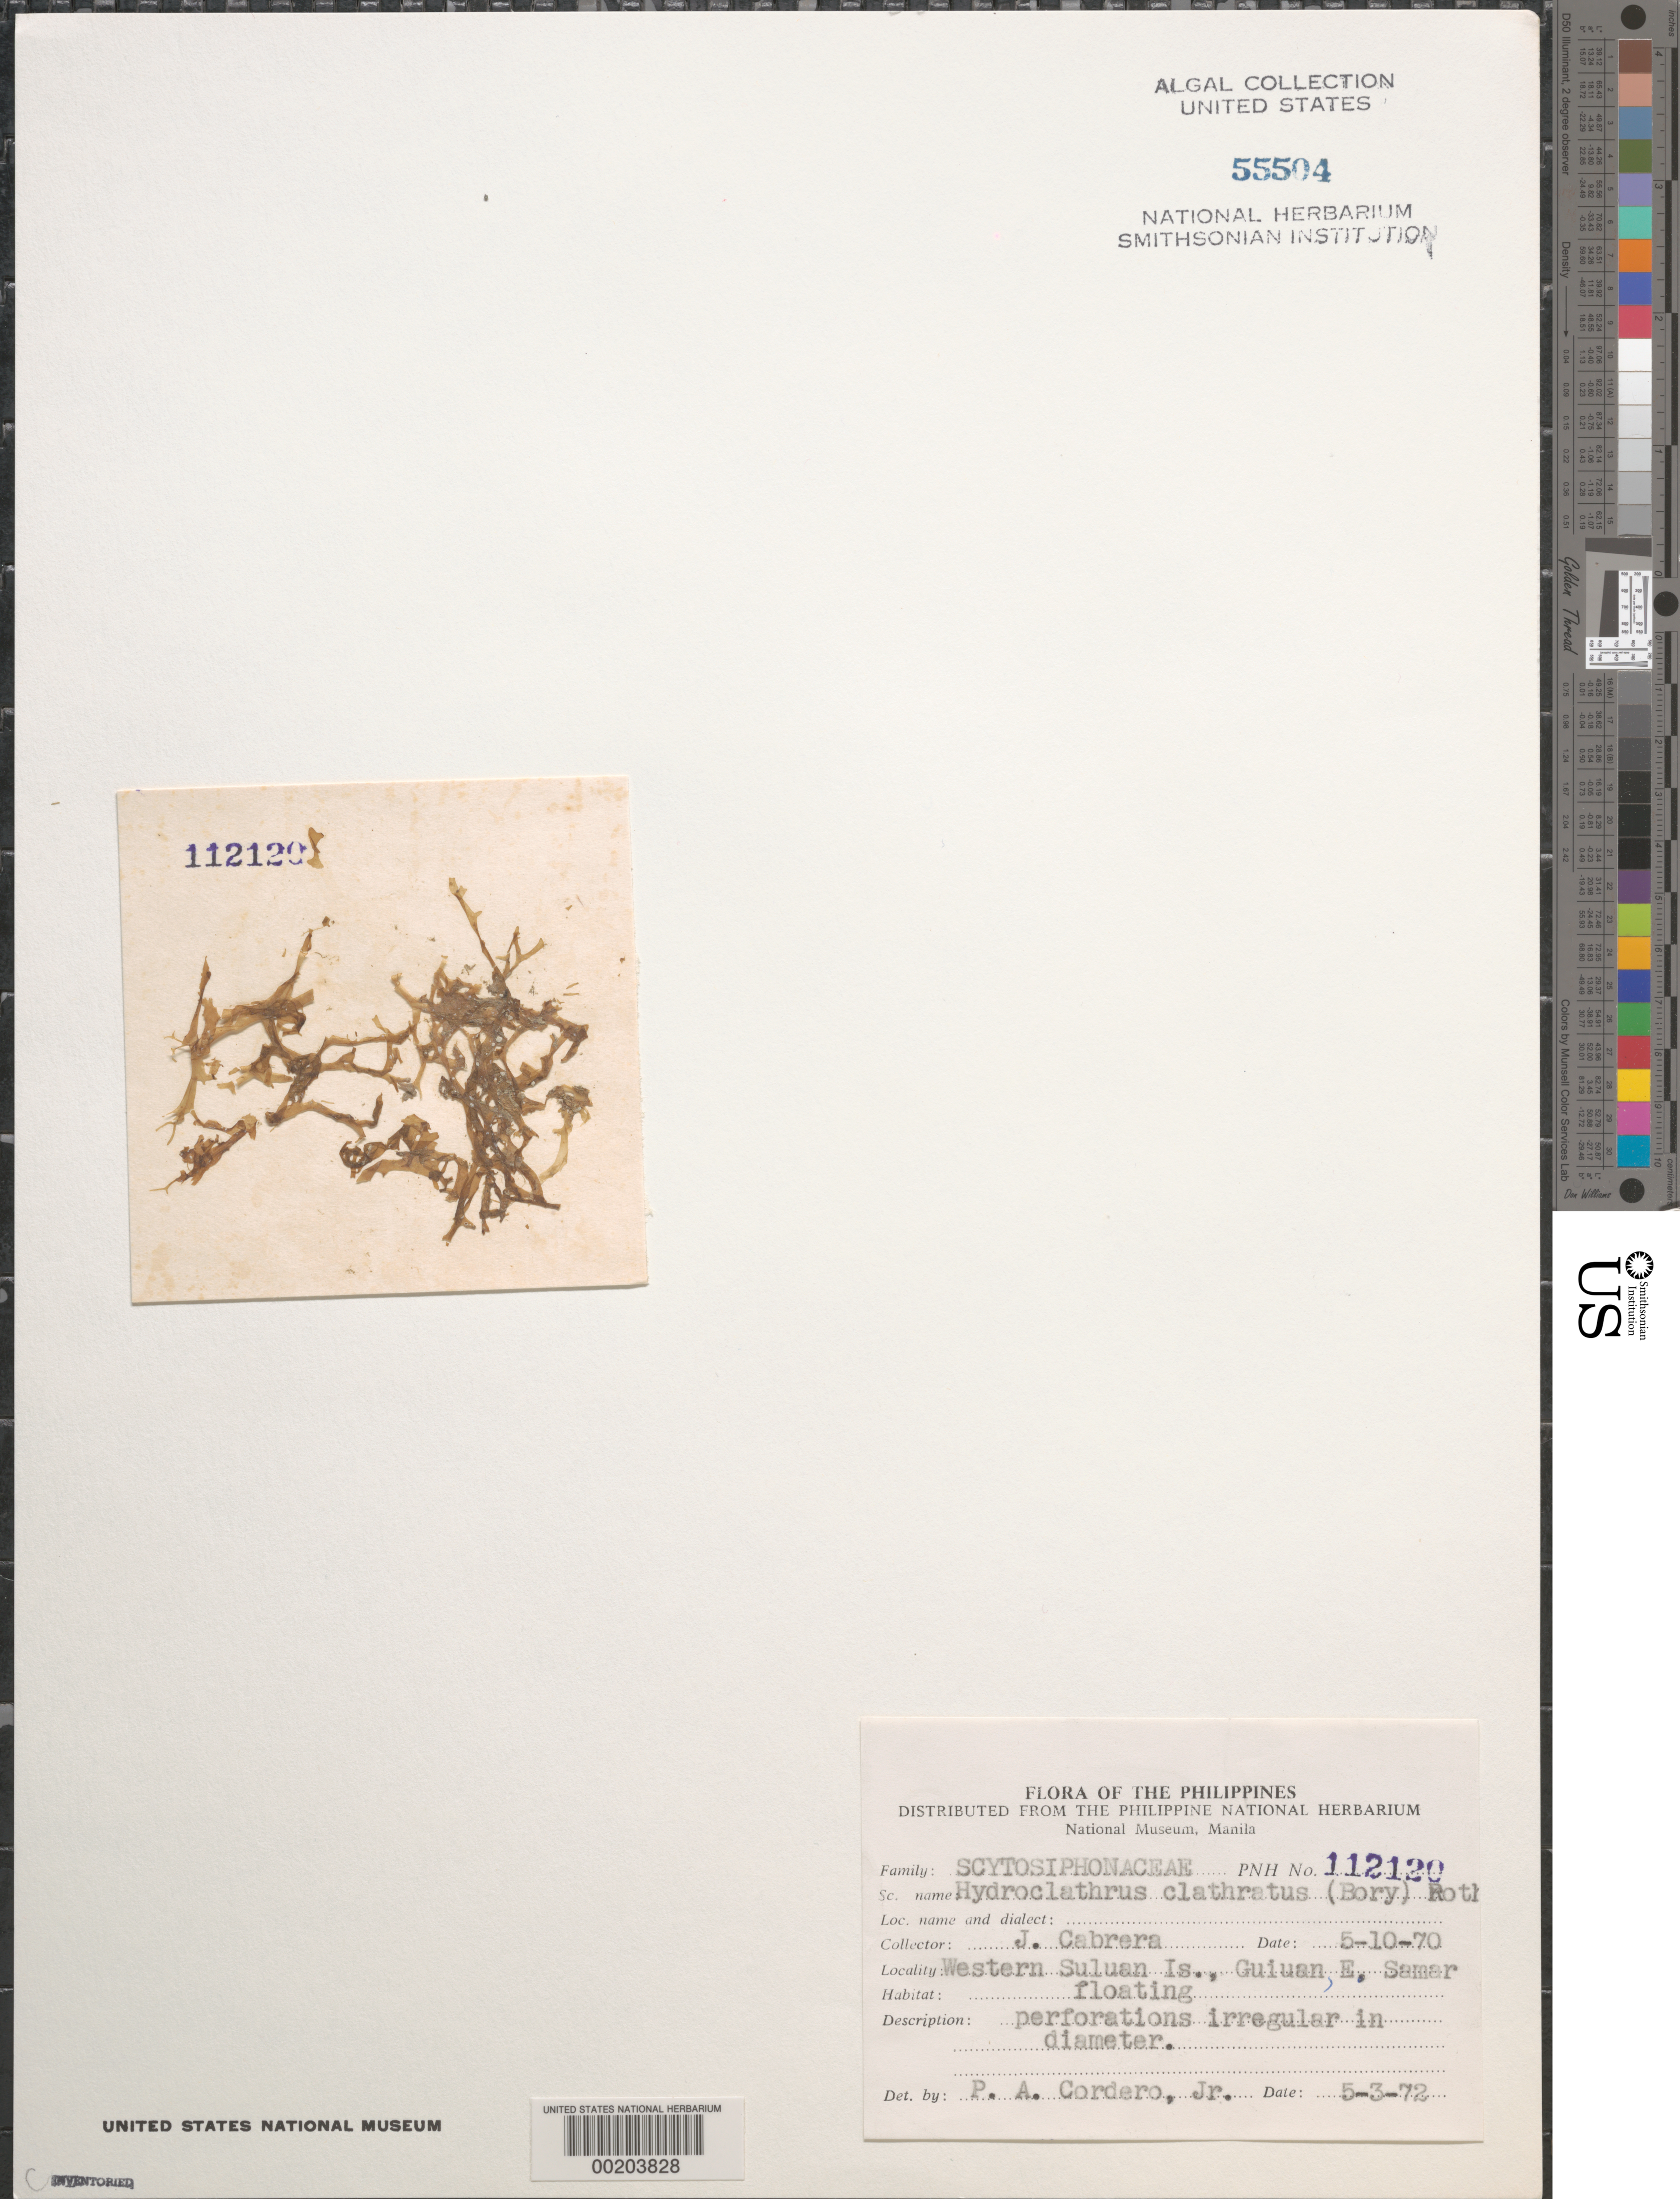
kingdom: Chromista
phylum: Ochrophyta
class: Phaeophyceae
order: Scytosiphonales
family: Scytosiphonaceae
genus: Hydroclathrus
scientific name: Hydroclathrus clathratus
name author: (C. Agardh) M. Howe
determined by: Cordero, P. A., Jr.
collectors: J. Cabrera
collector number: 112120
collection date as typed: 10 May 1970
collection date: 1970-05-10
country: Philippines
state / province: Eastern Visayas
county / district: Eastern Samar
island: Suluan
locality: Guiuan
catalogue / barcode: US 55504